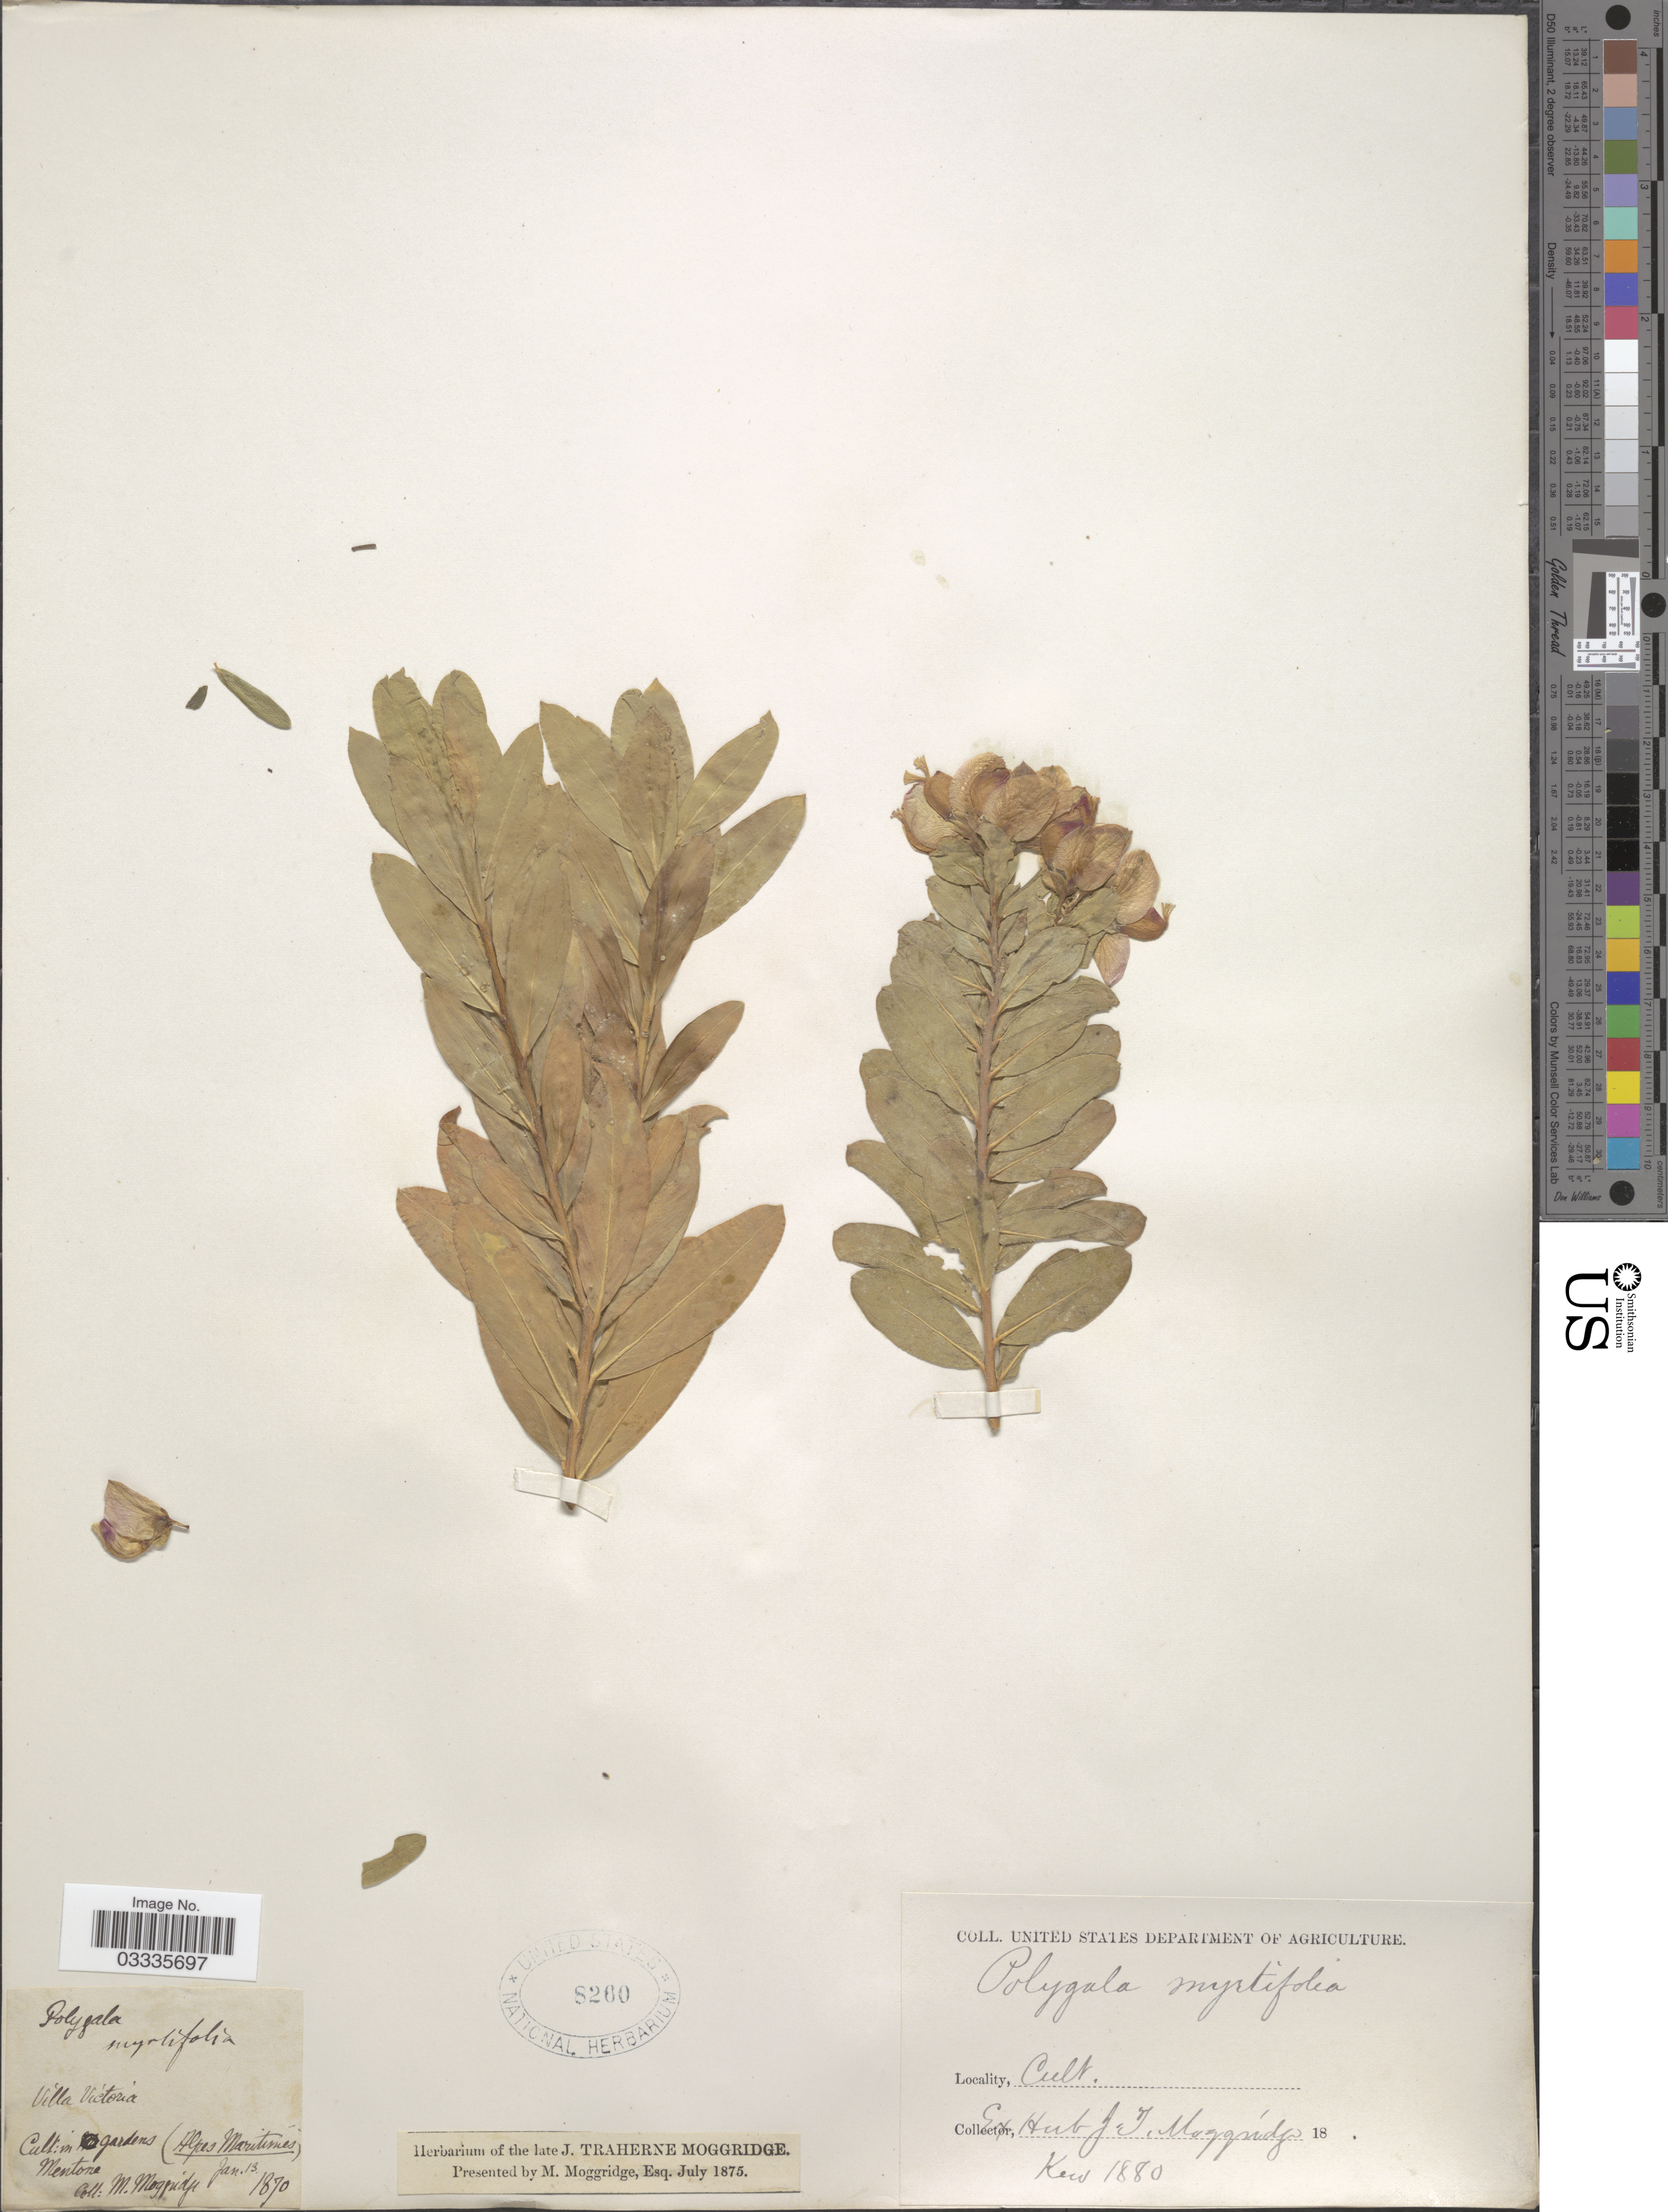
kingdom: Plantae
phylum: Tracheophyta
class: Magnoliopsida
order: Fabales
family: Polygalaceae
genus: Polygala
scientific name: Polygala myrtifolia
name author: L.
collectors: M. Moggridge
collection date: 1870-01-13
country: France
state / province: Provence-Alpes-Côte d'Azur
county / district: Alpes-Maritimes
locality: Villa Victoria. (Alpes Maritimés) Mentone.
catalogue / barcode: US 8260